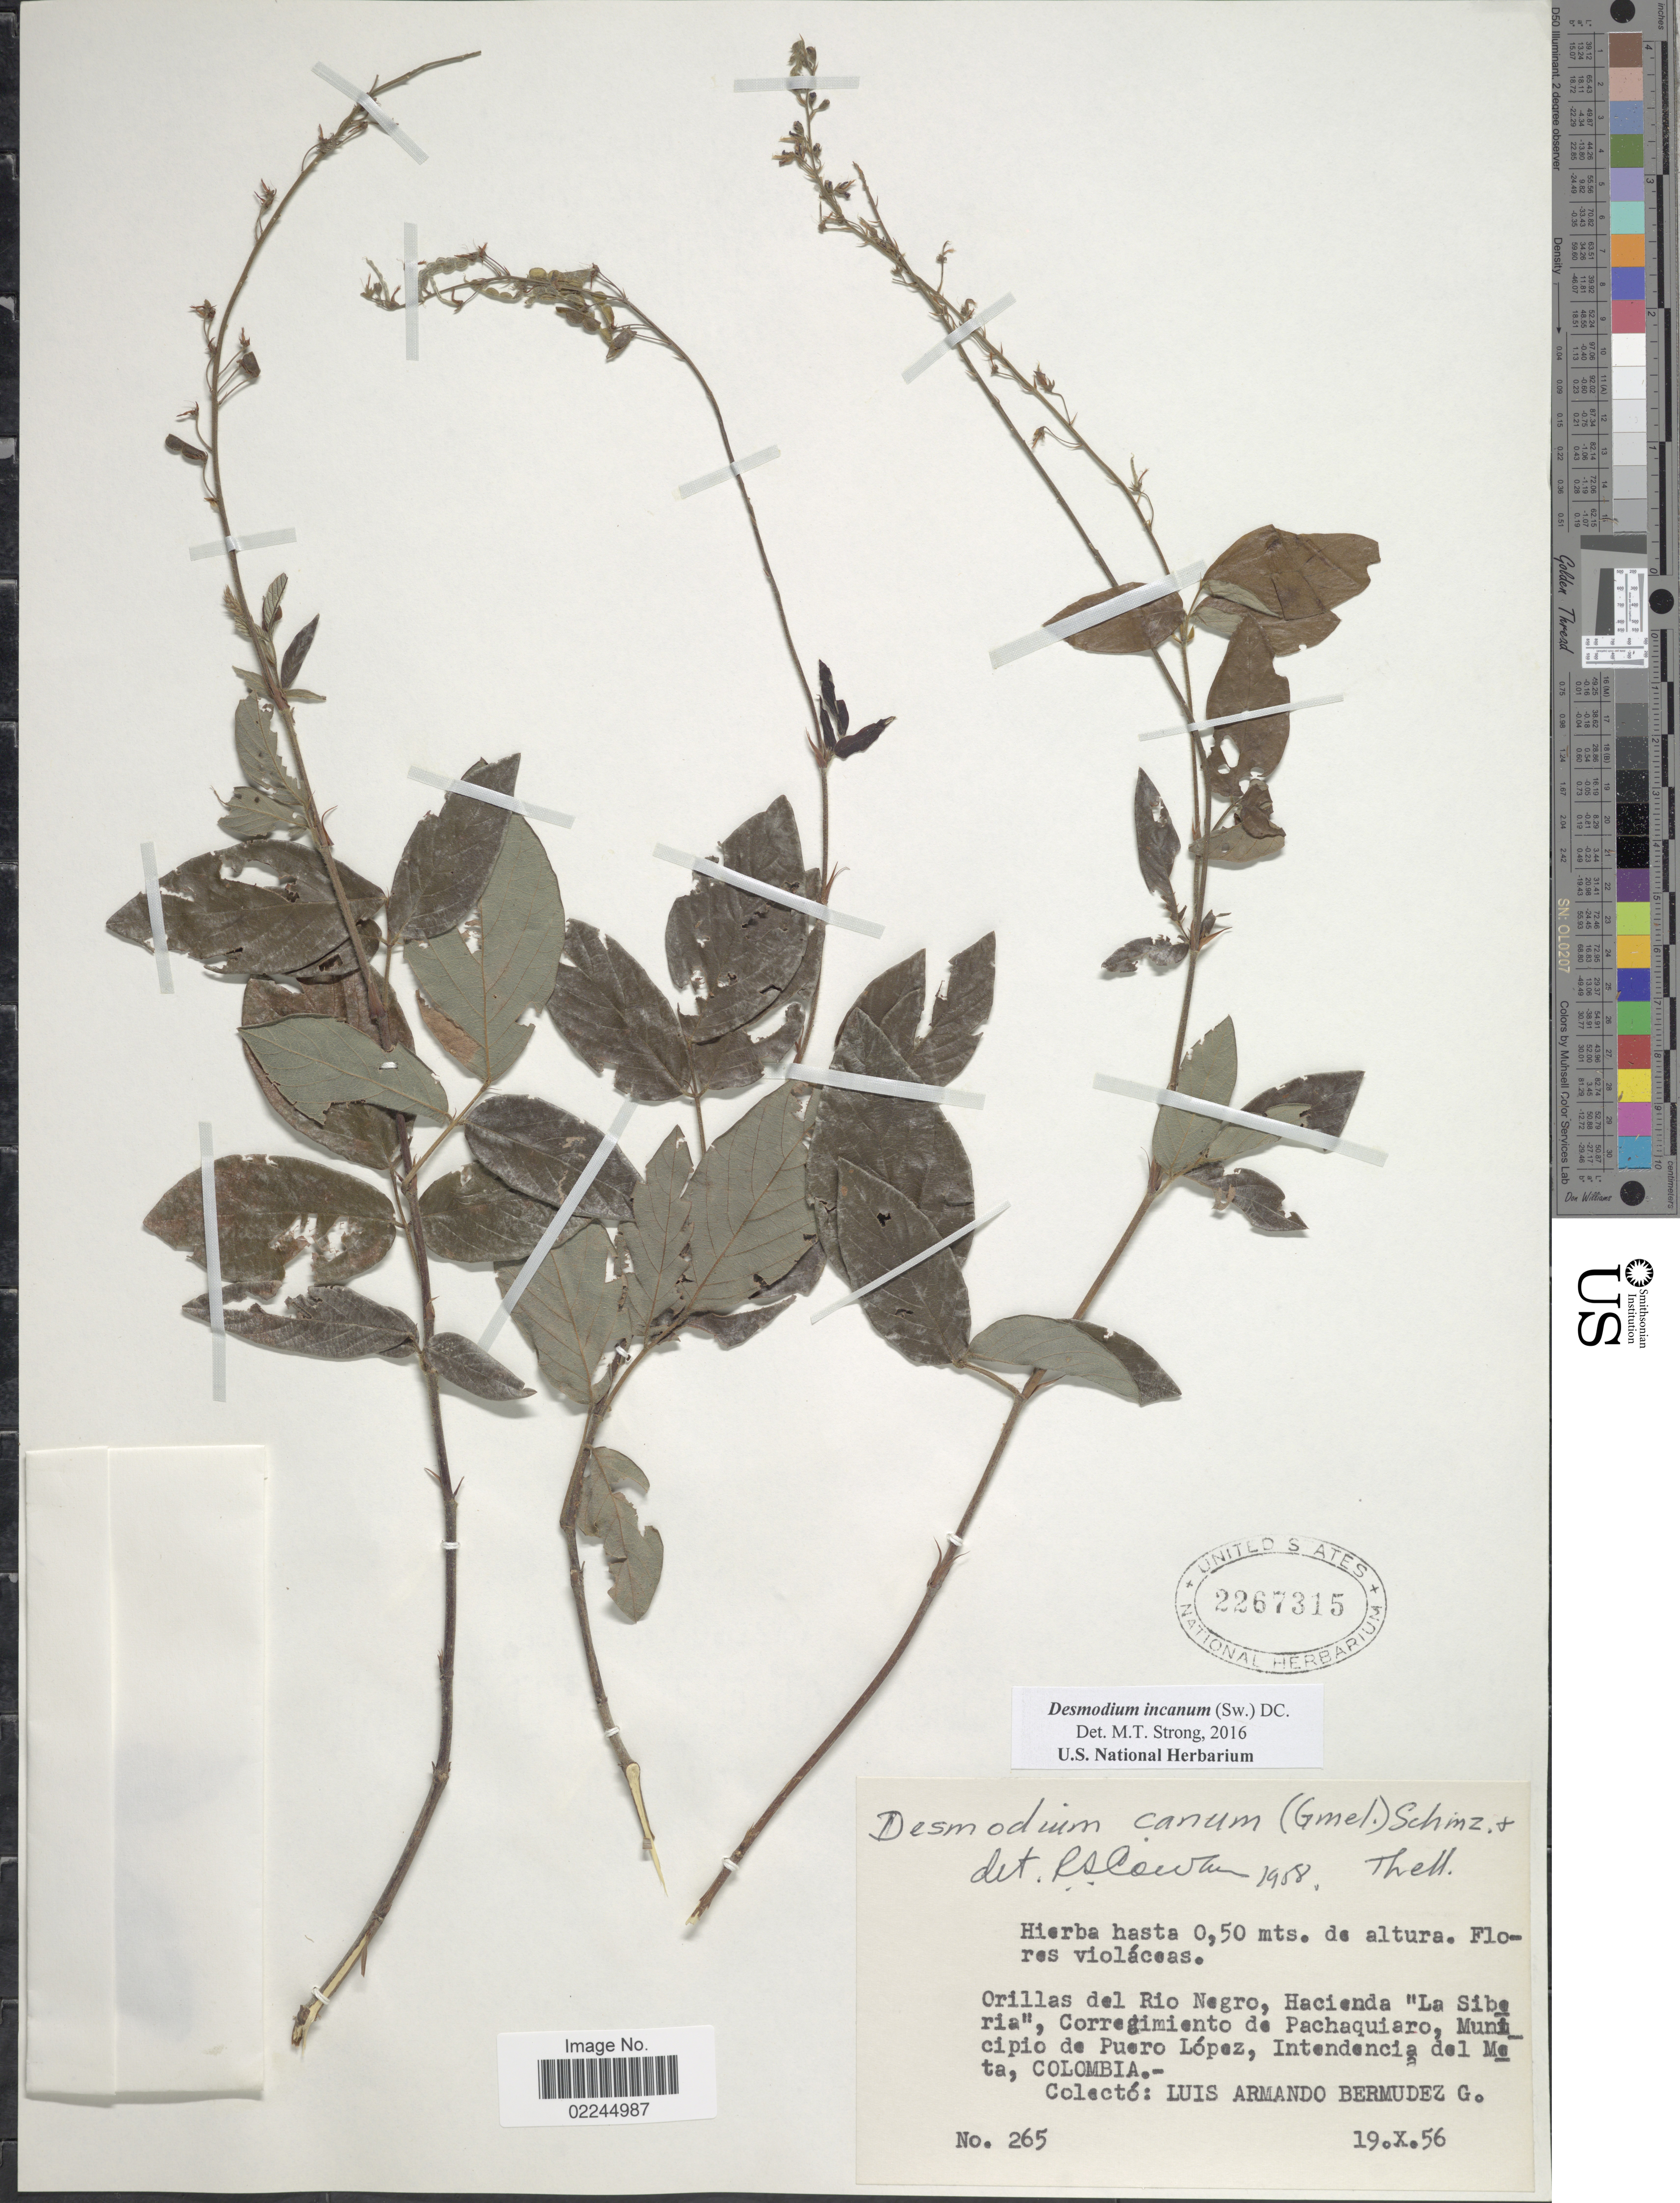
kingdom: Plantae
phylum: Tracheophyta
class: Magnoliopsida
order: Fabales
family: Fabaceae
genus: Desmodium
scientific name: Desmodium incanum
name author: (Sw.) DC.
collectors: L. Bermudez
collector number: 265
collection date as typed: Transcribed d/m/y: 19/10/56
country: Colombia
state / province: Meta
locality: Orillas del Rio Negro, Hacienda La Siberia, Corregimiento de Pachaquiaro, Municipio de Puero Lopez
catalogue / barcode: US 2267315